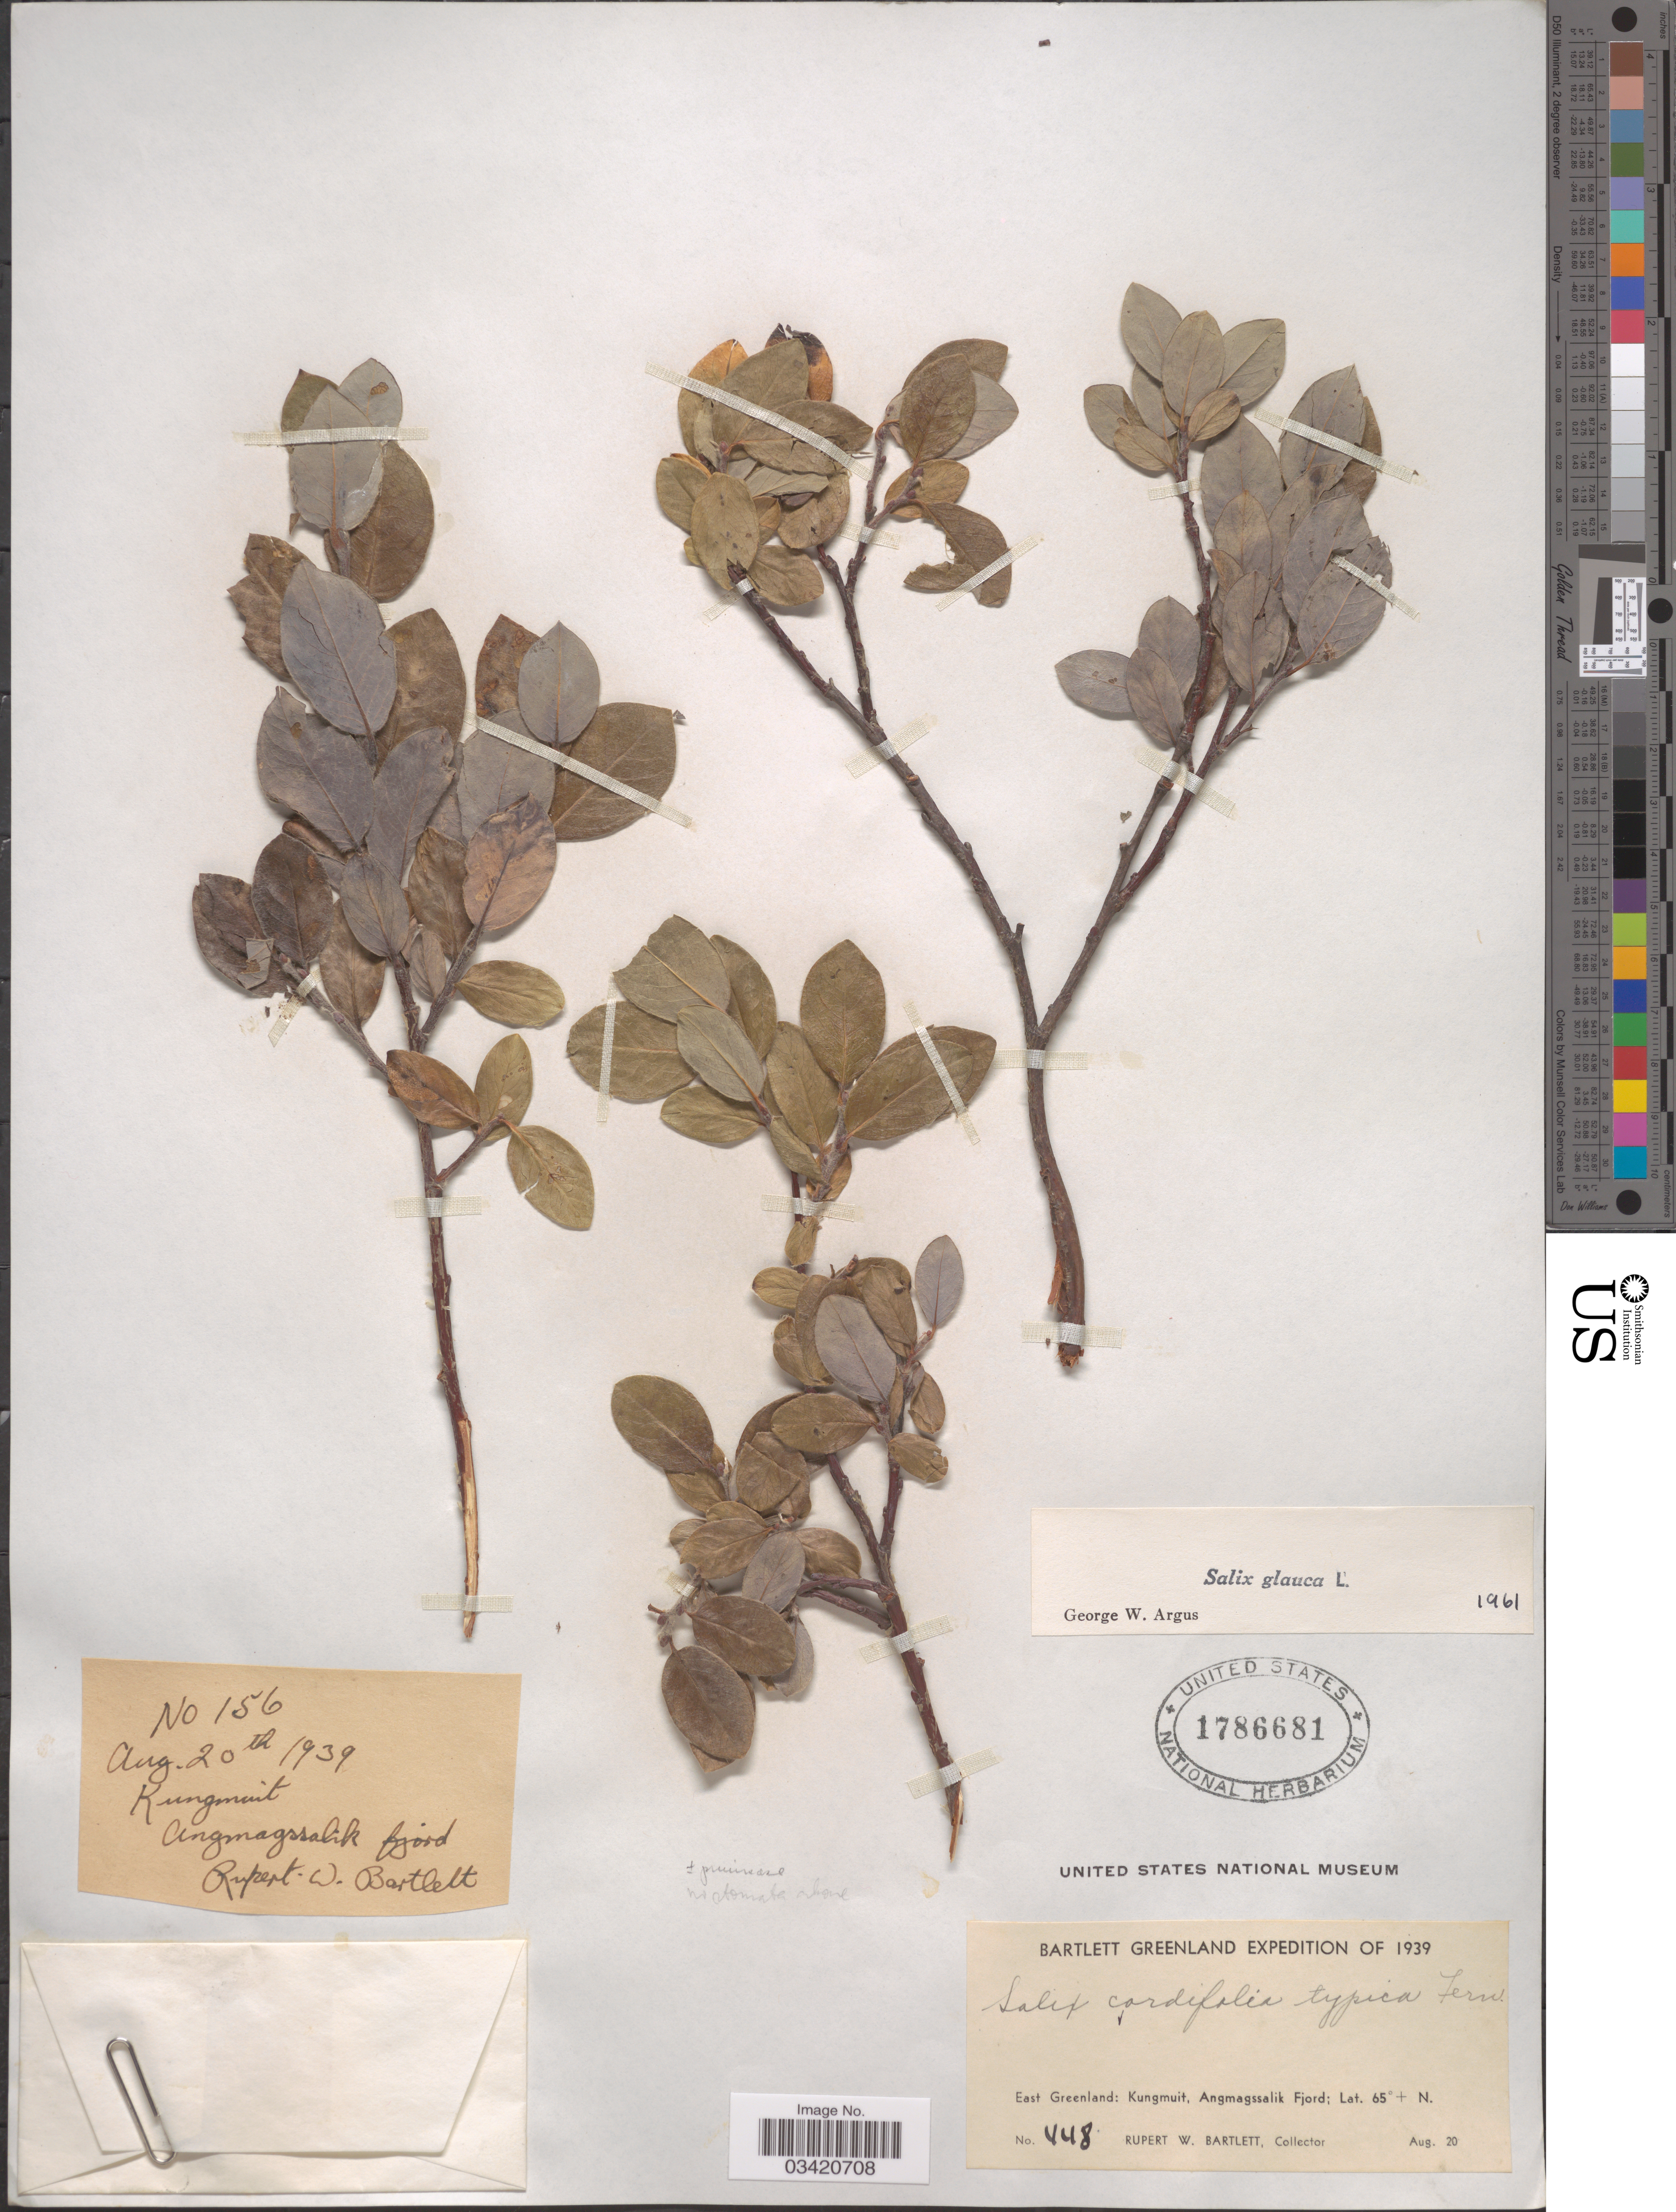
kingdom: Plantae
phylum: Tracheophyta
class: Magnoliopsida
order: Malpighiales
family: Salicaceae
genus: Salix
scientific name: Salix glauca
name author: L.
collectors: R. W. Bartlett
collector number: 448/156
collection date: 1939-08-20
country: Greenland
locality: East Greenland: Kungmit, Angmagssalik Fjord.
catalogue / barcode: US 1786681